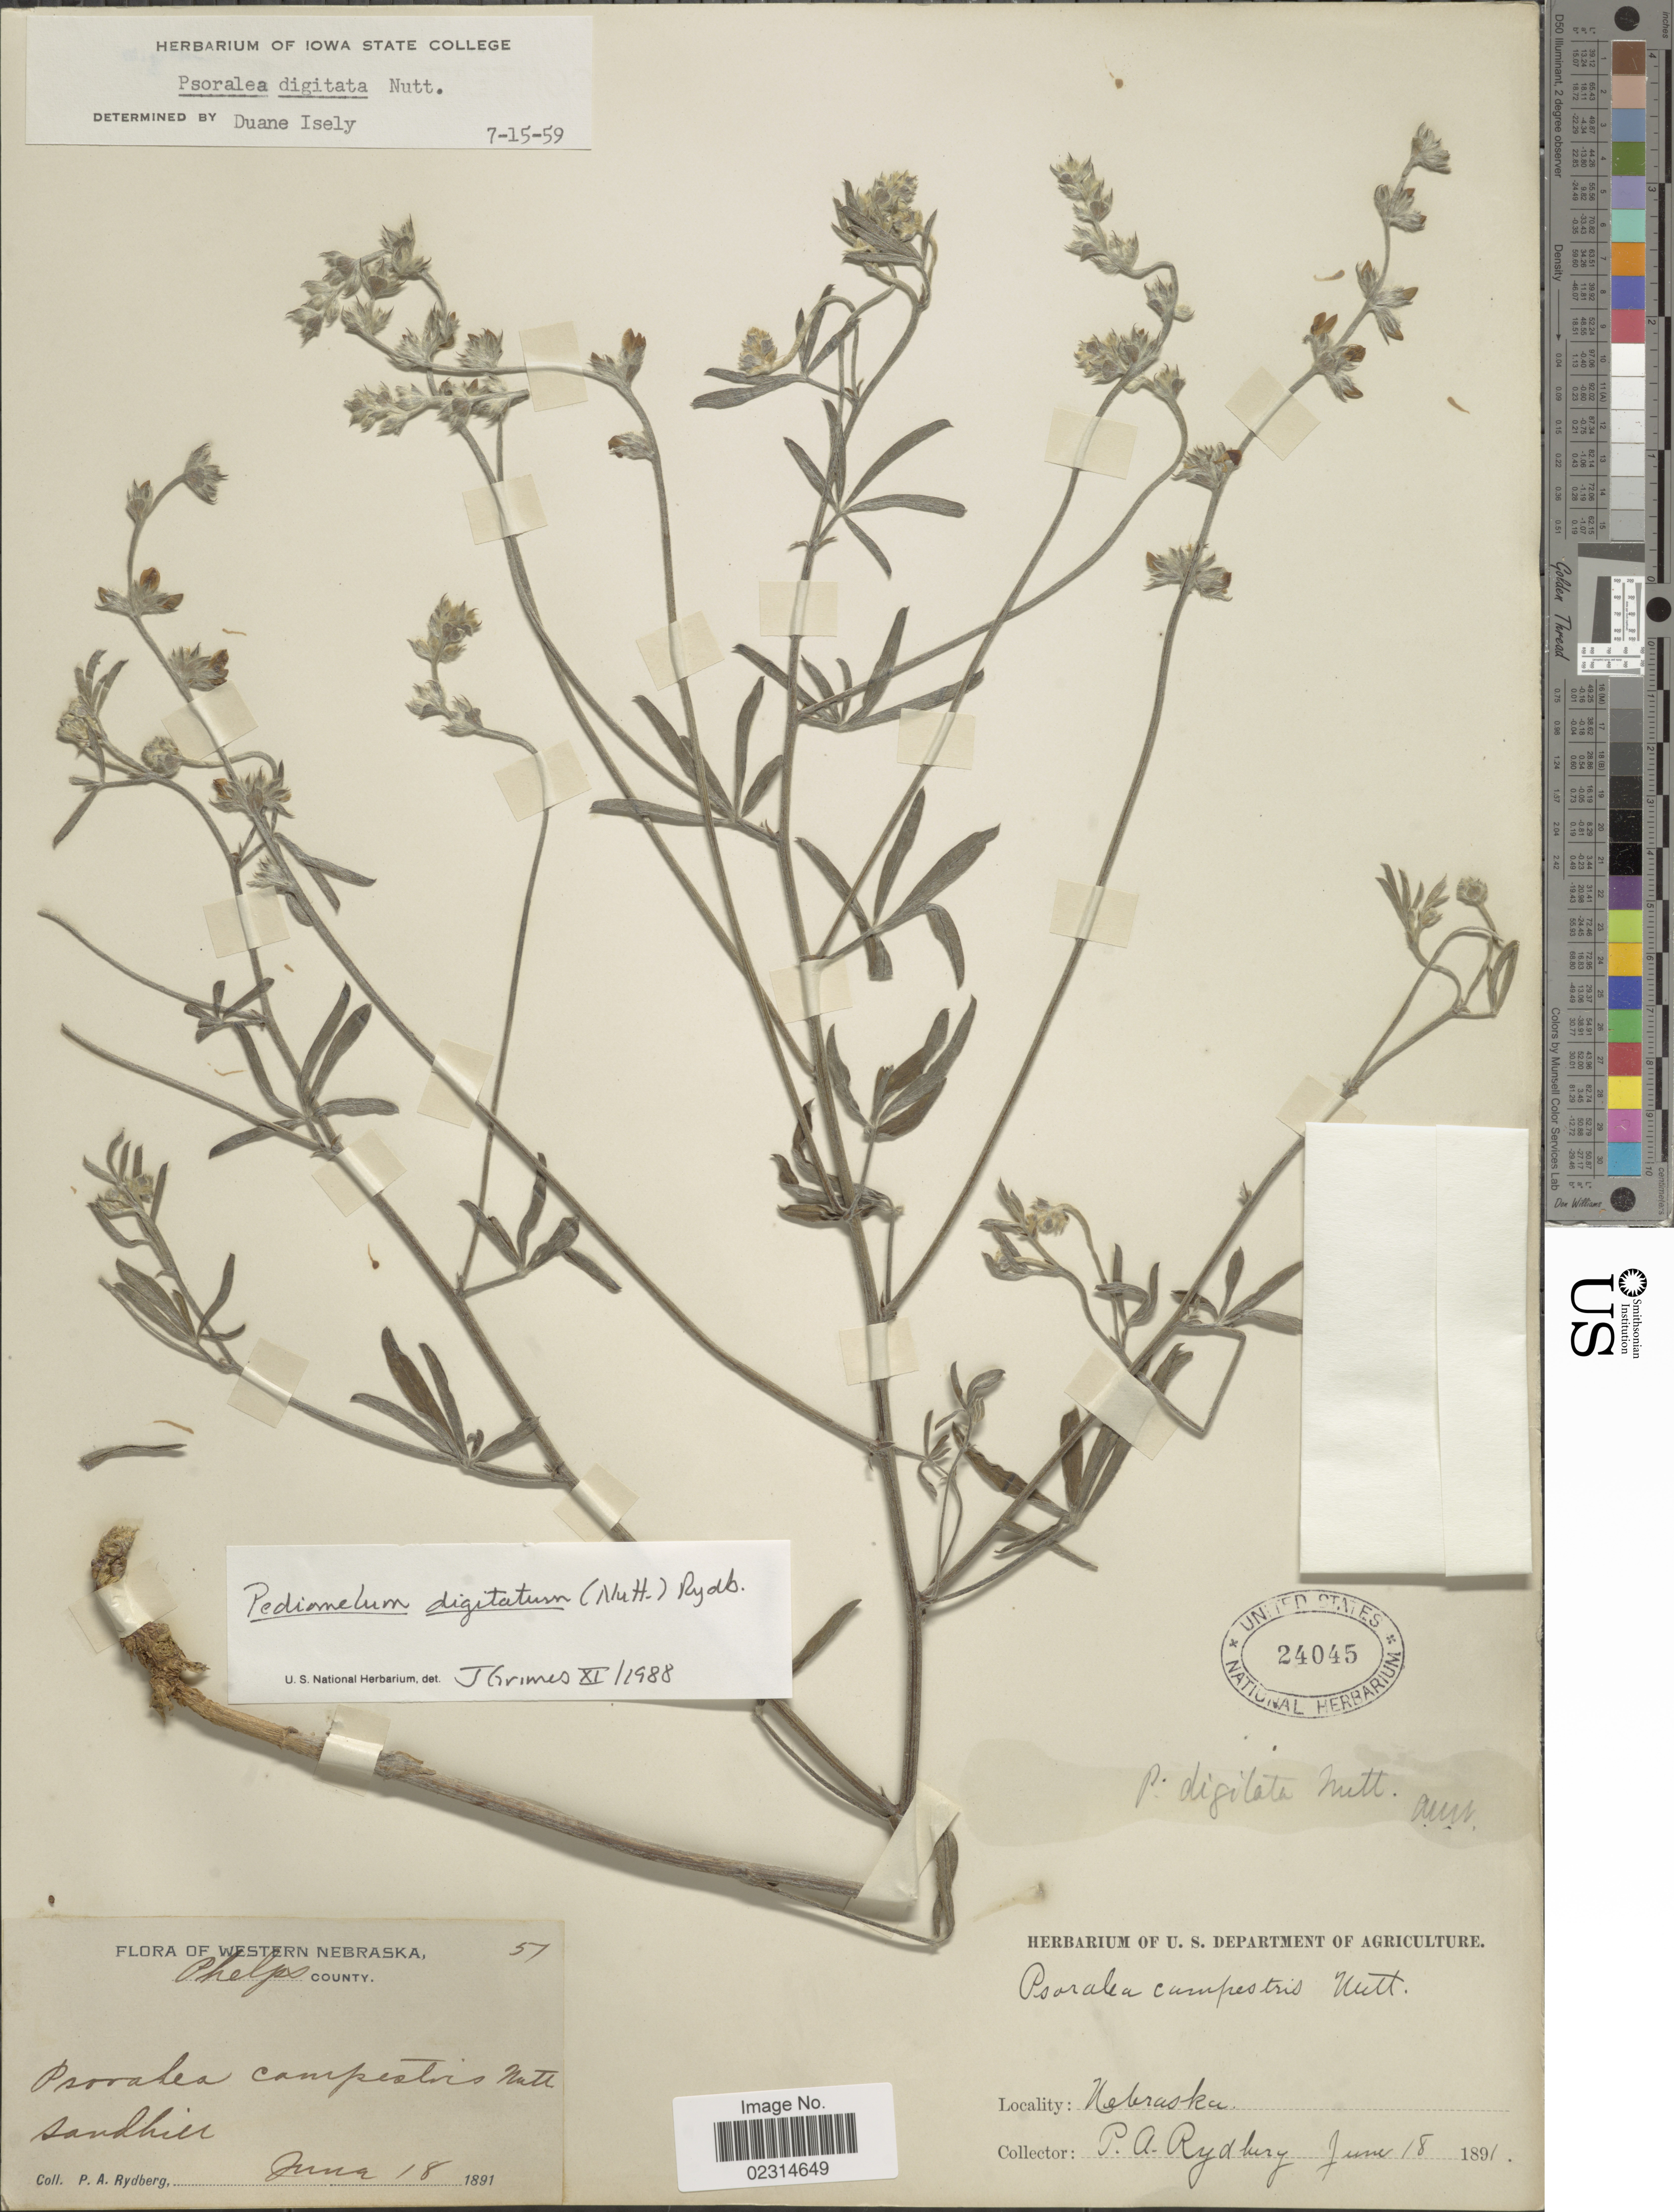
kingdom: Plantae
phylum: Tracheophyta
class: Magnoliopsida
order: Fabales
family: Fabaceae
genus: Pediomelum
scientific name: Pediomelum digitatum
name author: (Nutt. ex Torr. & A. Gray) Isely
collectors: P. A. Rydberg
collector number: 51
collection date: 1891-06-18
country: United States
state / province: Nebraska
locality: Western Nebraska, Phelps County, sandhill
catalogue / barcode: US 24045